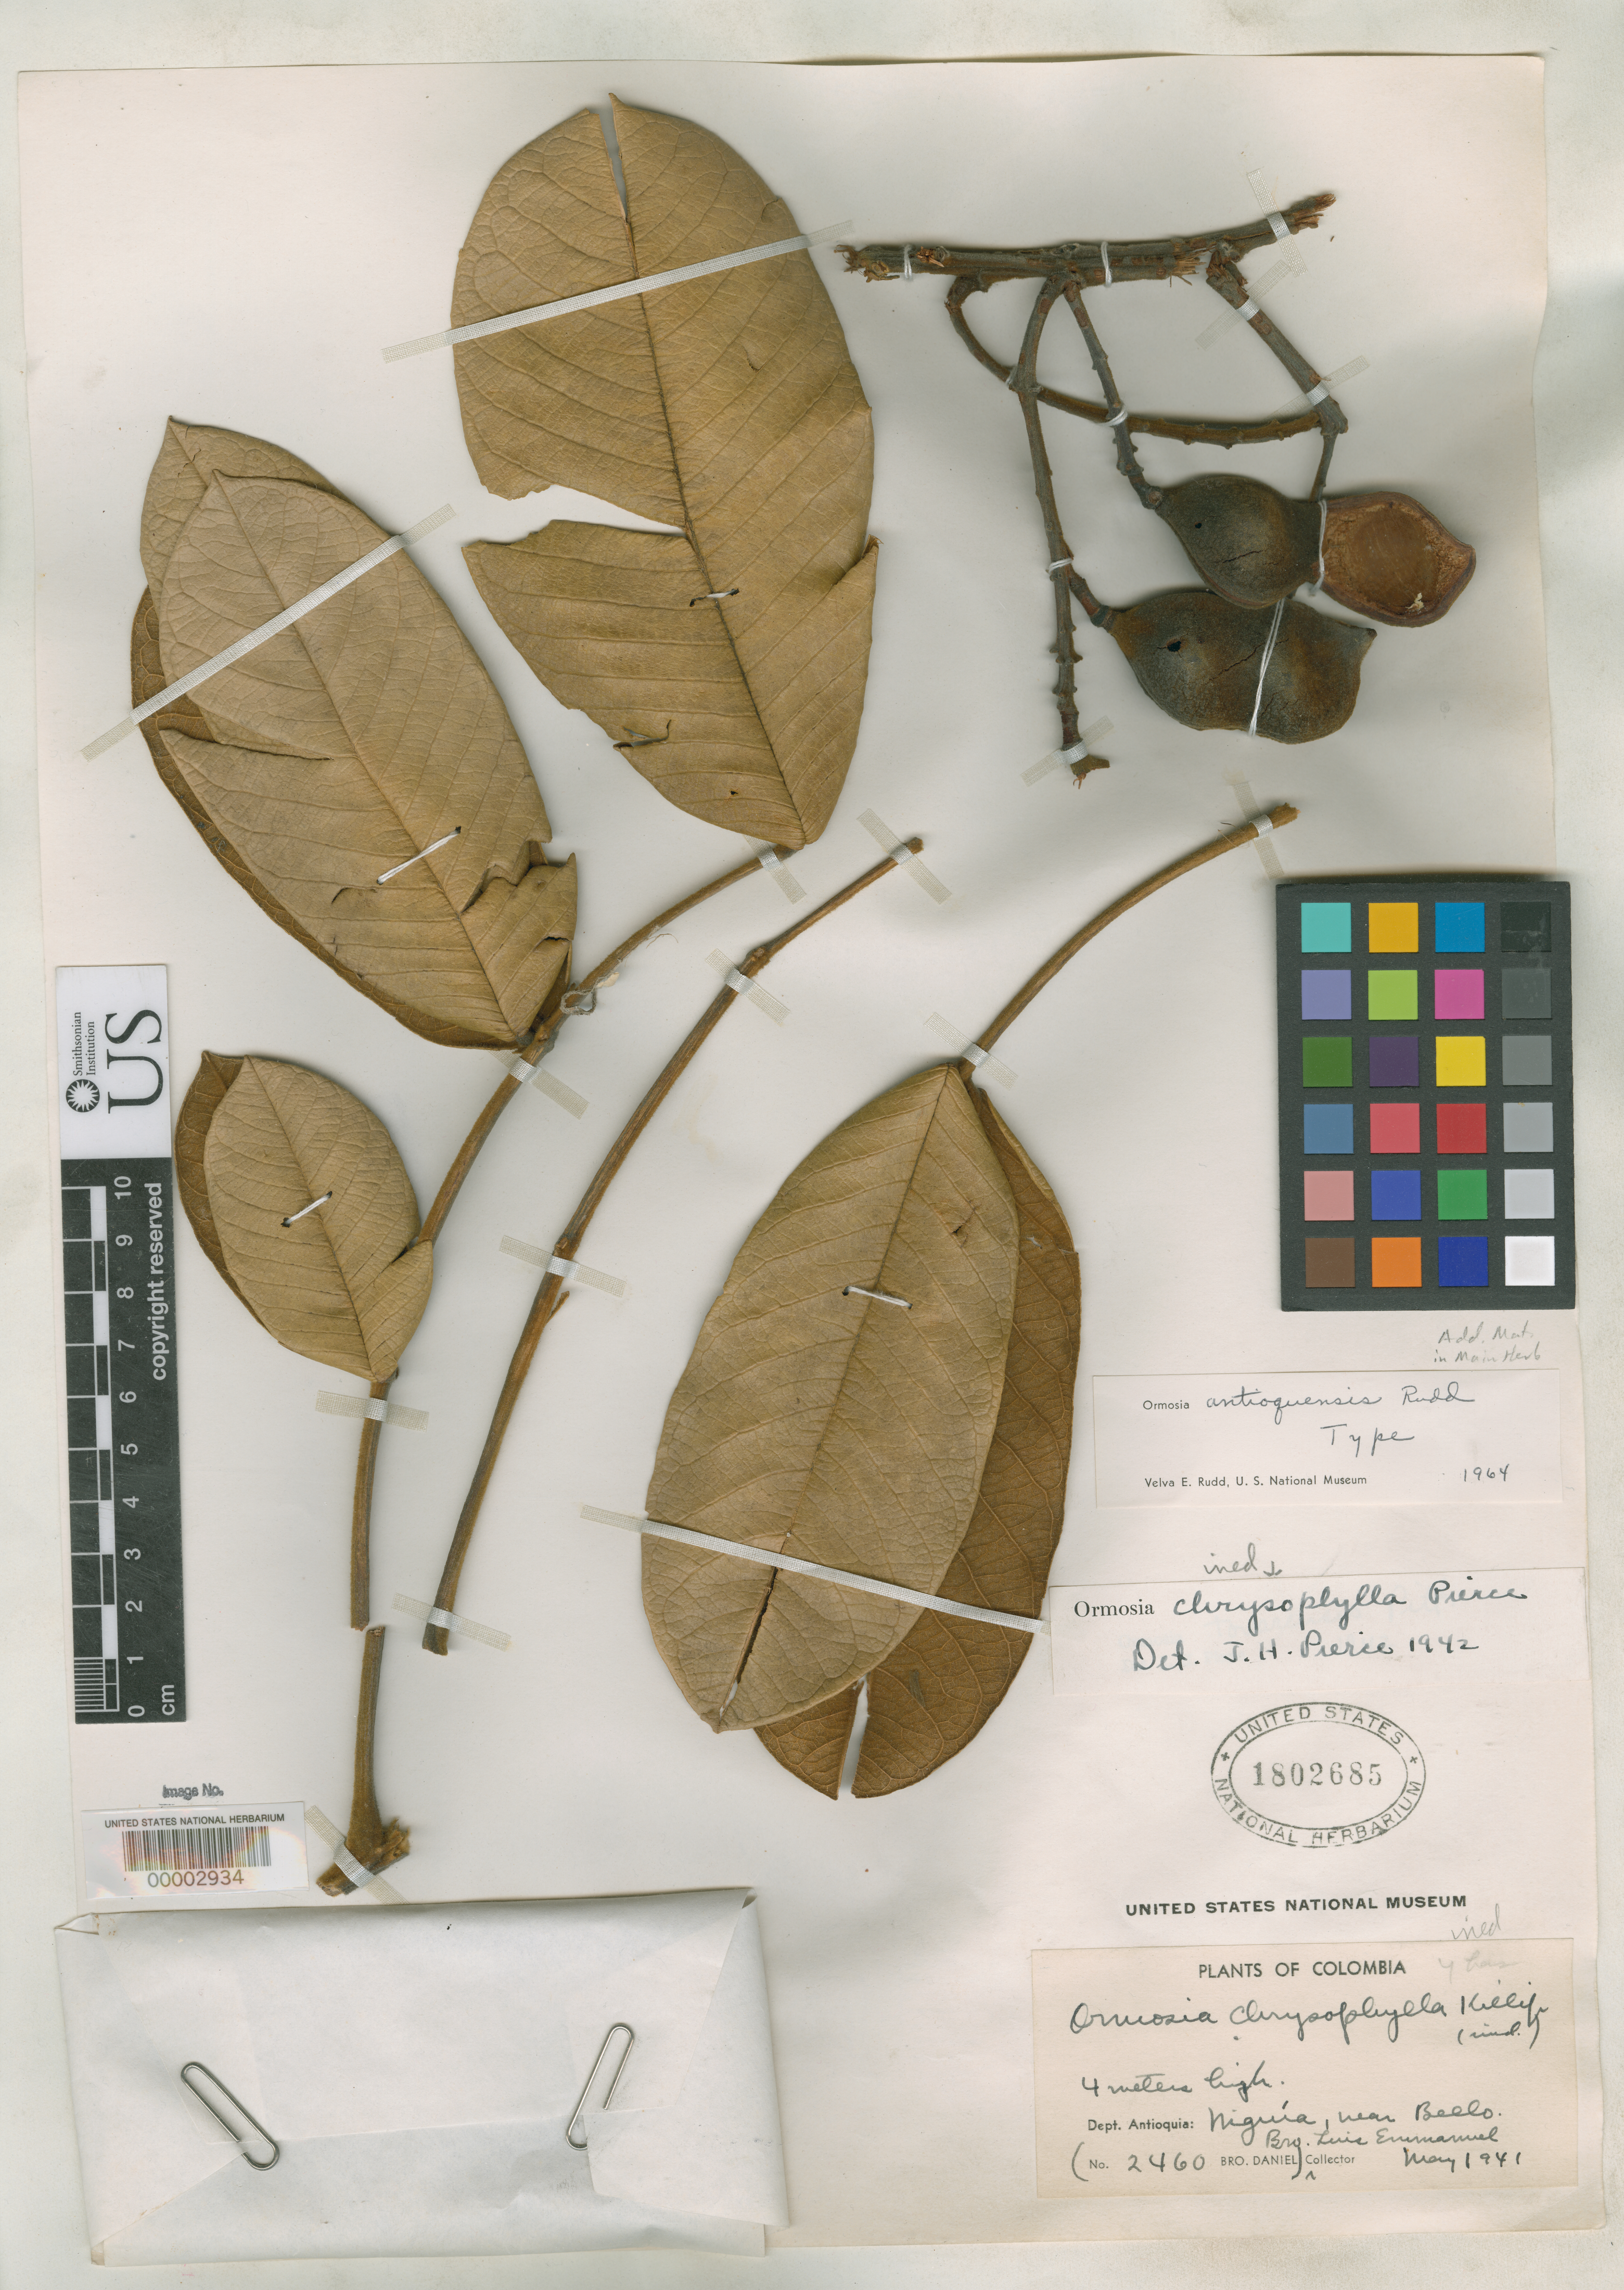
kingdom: Plantae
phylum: Tracheophyta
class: Magnoliopsida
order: Fabales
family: Fabaceae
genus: Ormosia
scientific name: Ormosia antioquensis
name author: Rudd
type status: Holotype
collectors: Bro. Daniel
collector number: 2460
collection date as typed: May 1941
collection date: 1941-05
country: Colombia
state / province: Antioquia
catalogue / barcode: US 1802685